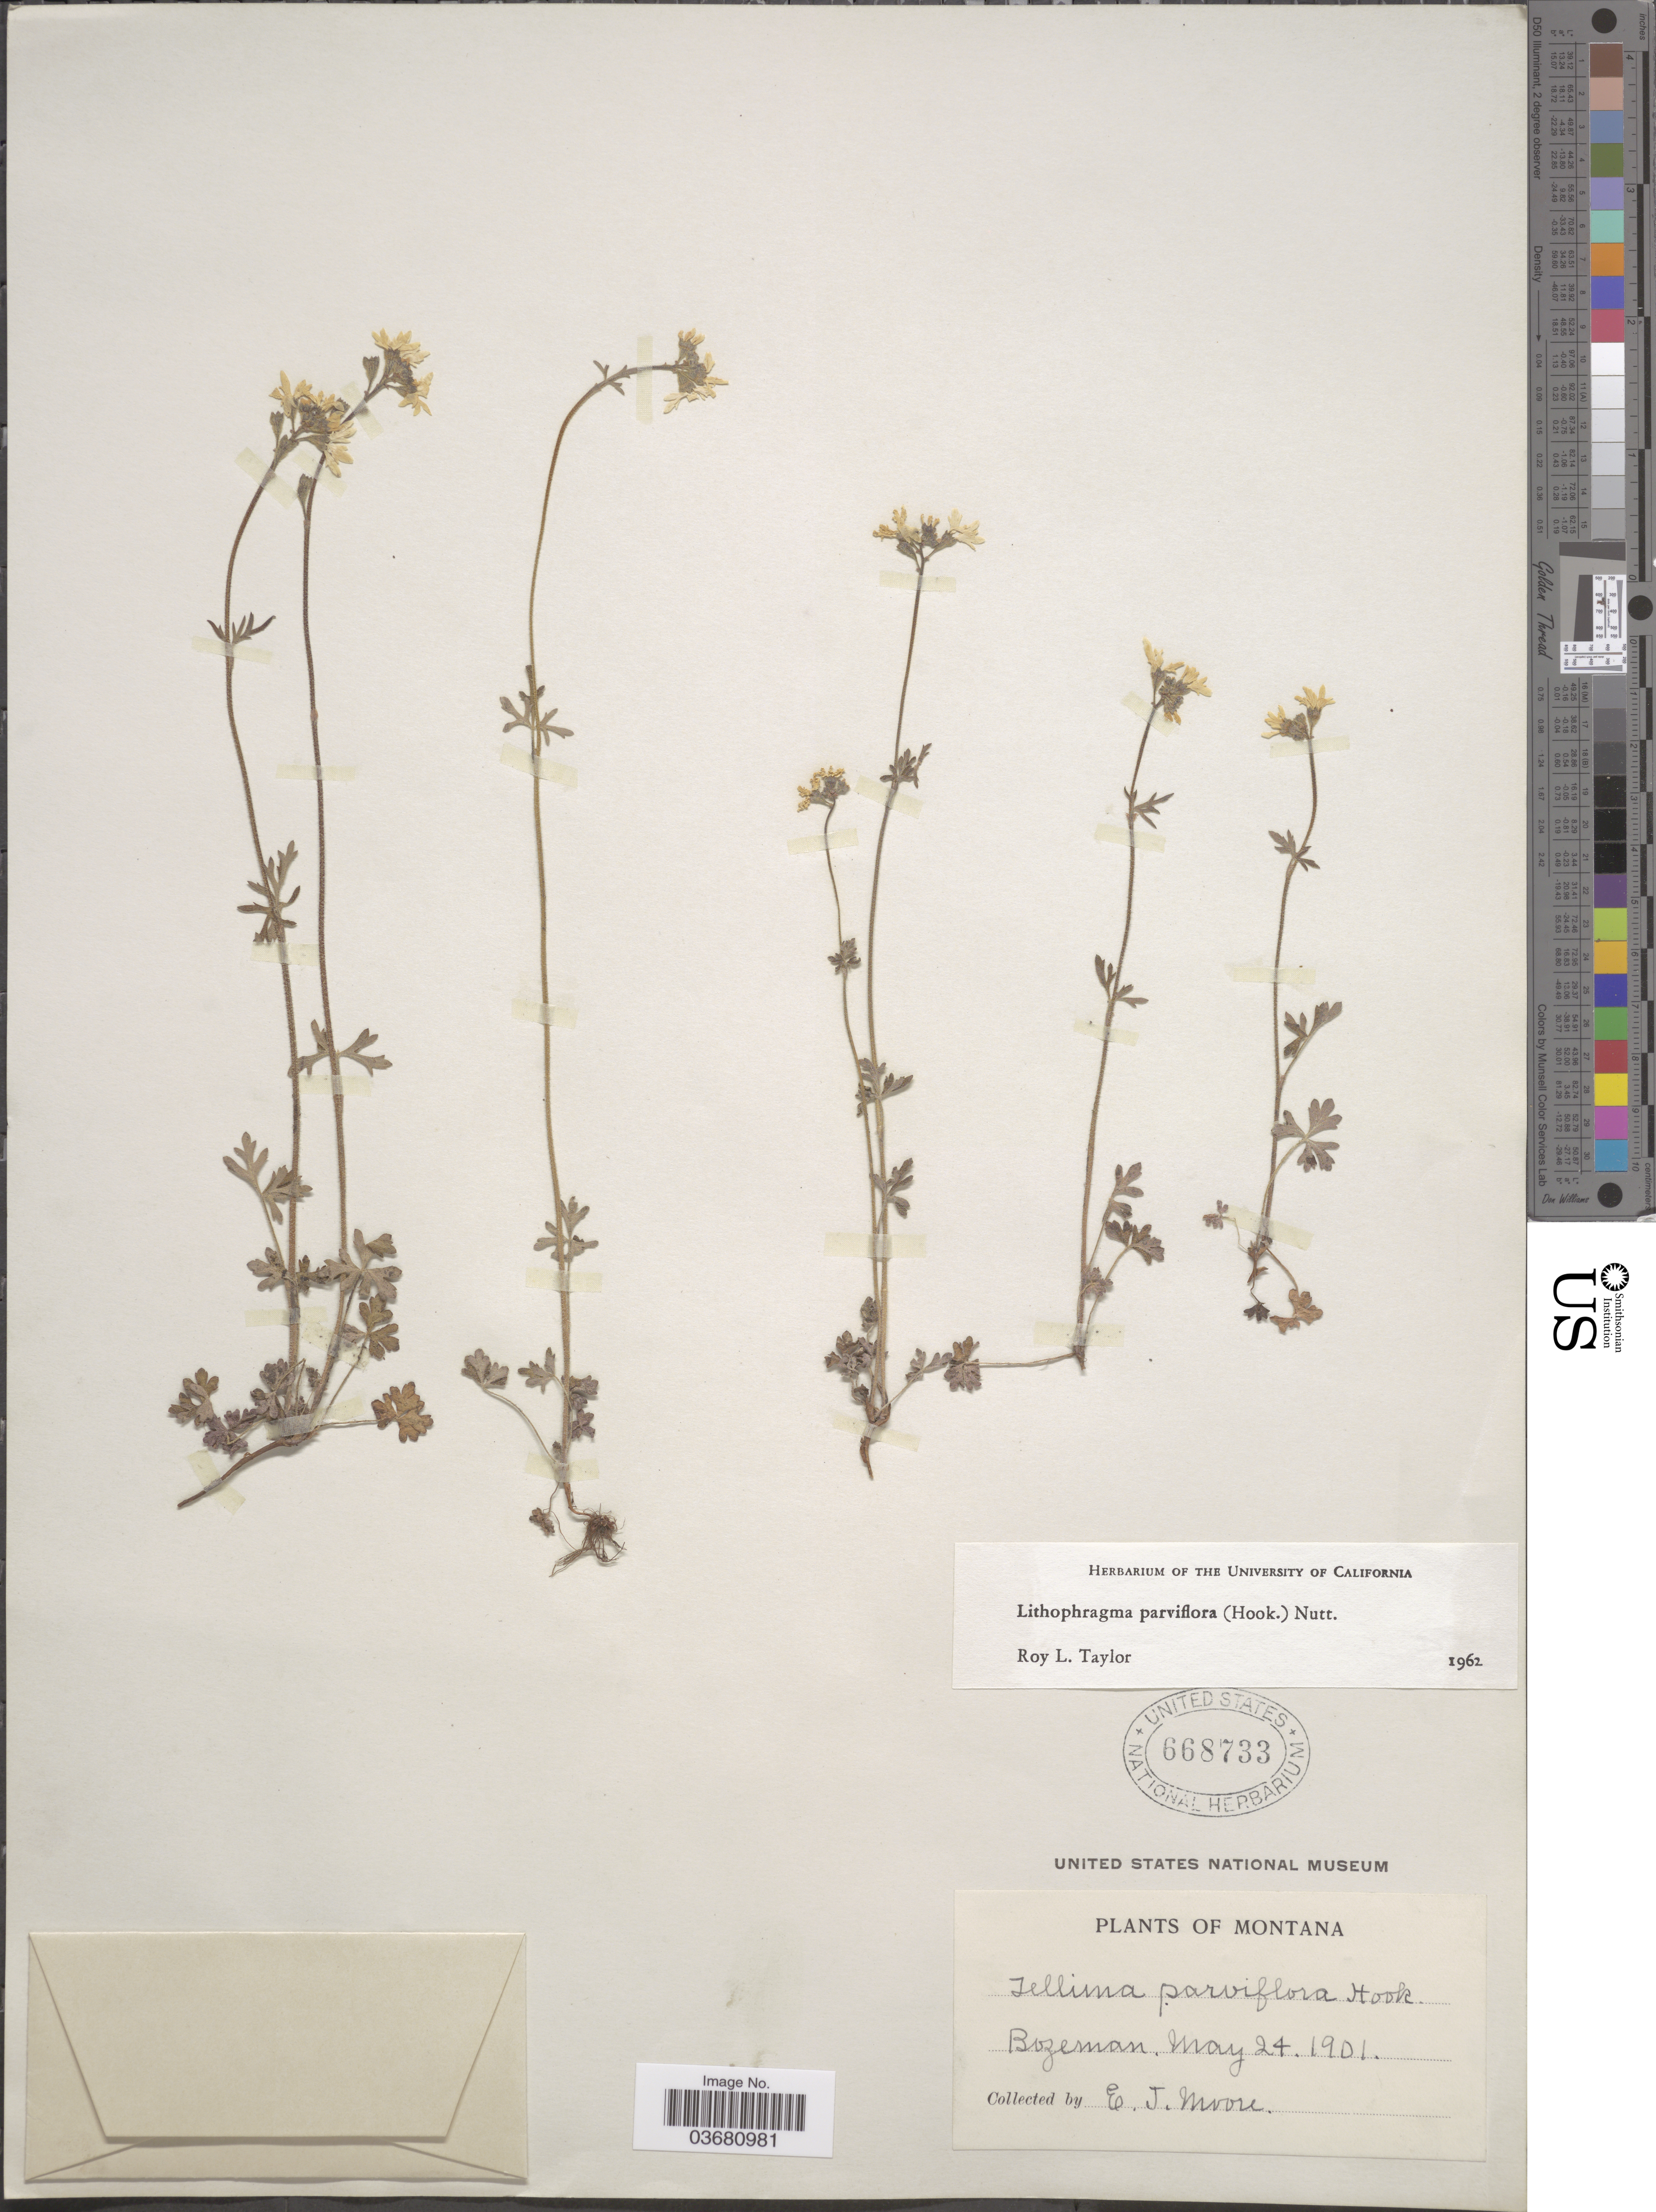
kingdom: Plantae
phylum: Tracheophyta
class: Magnoliopsida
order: Saxifragales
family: Saxifragaceae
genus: Lithophragma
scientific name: Lithophragma parviflorum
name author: (Hook.) Nutt.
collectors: E. Moore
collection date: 1901-05-24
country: United States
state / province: Montana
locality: Bozeman.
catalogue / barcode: US 668733